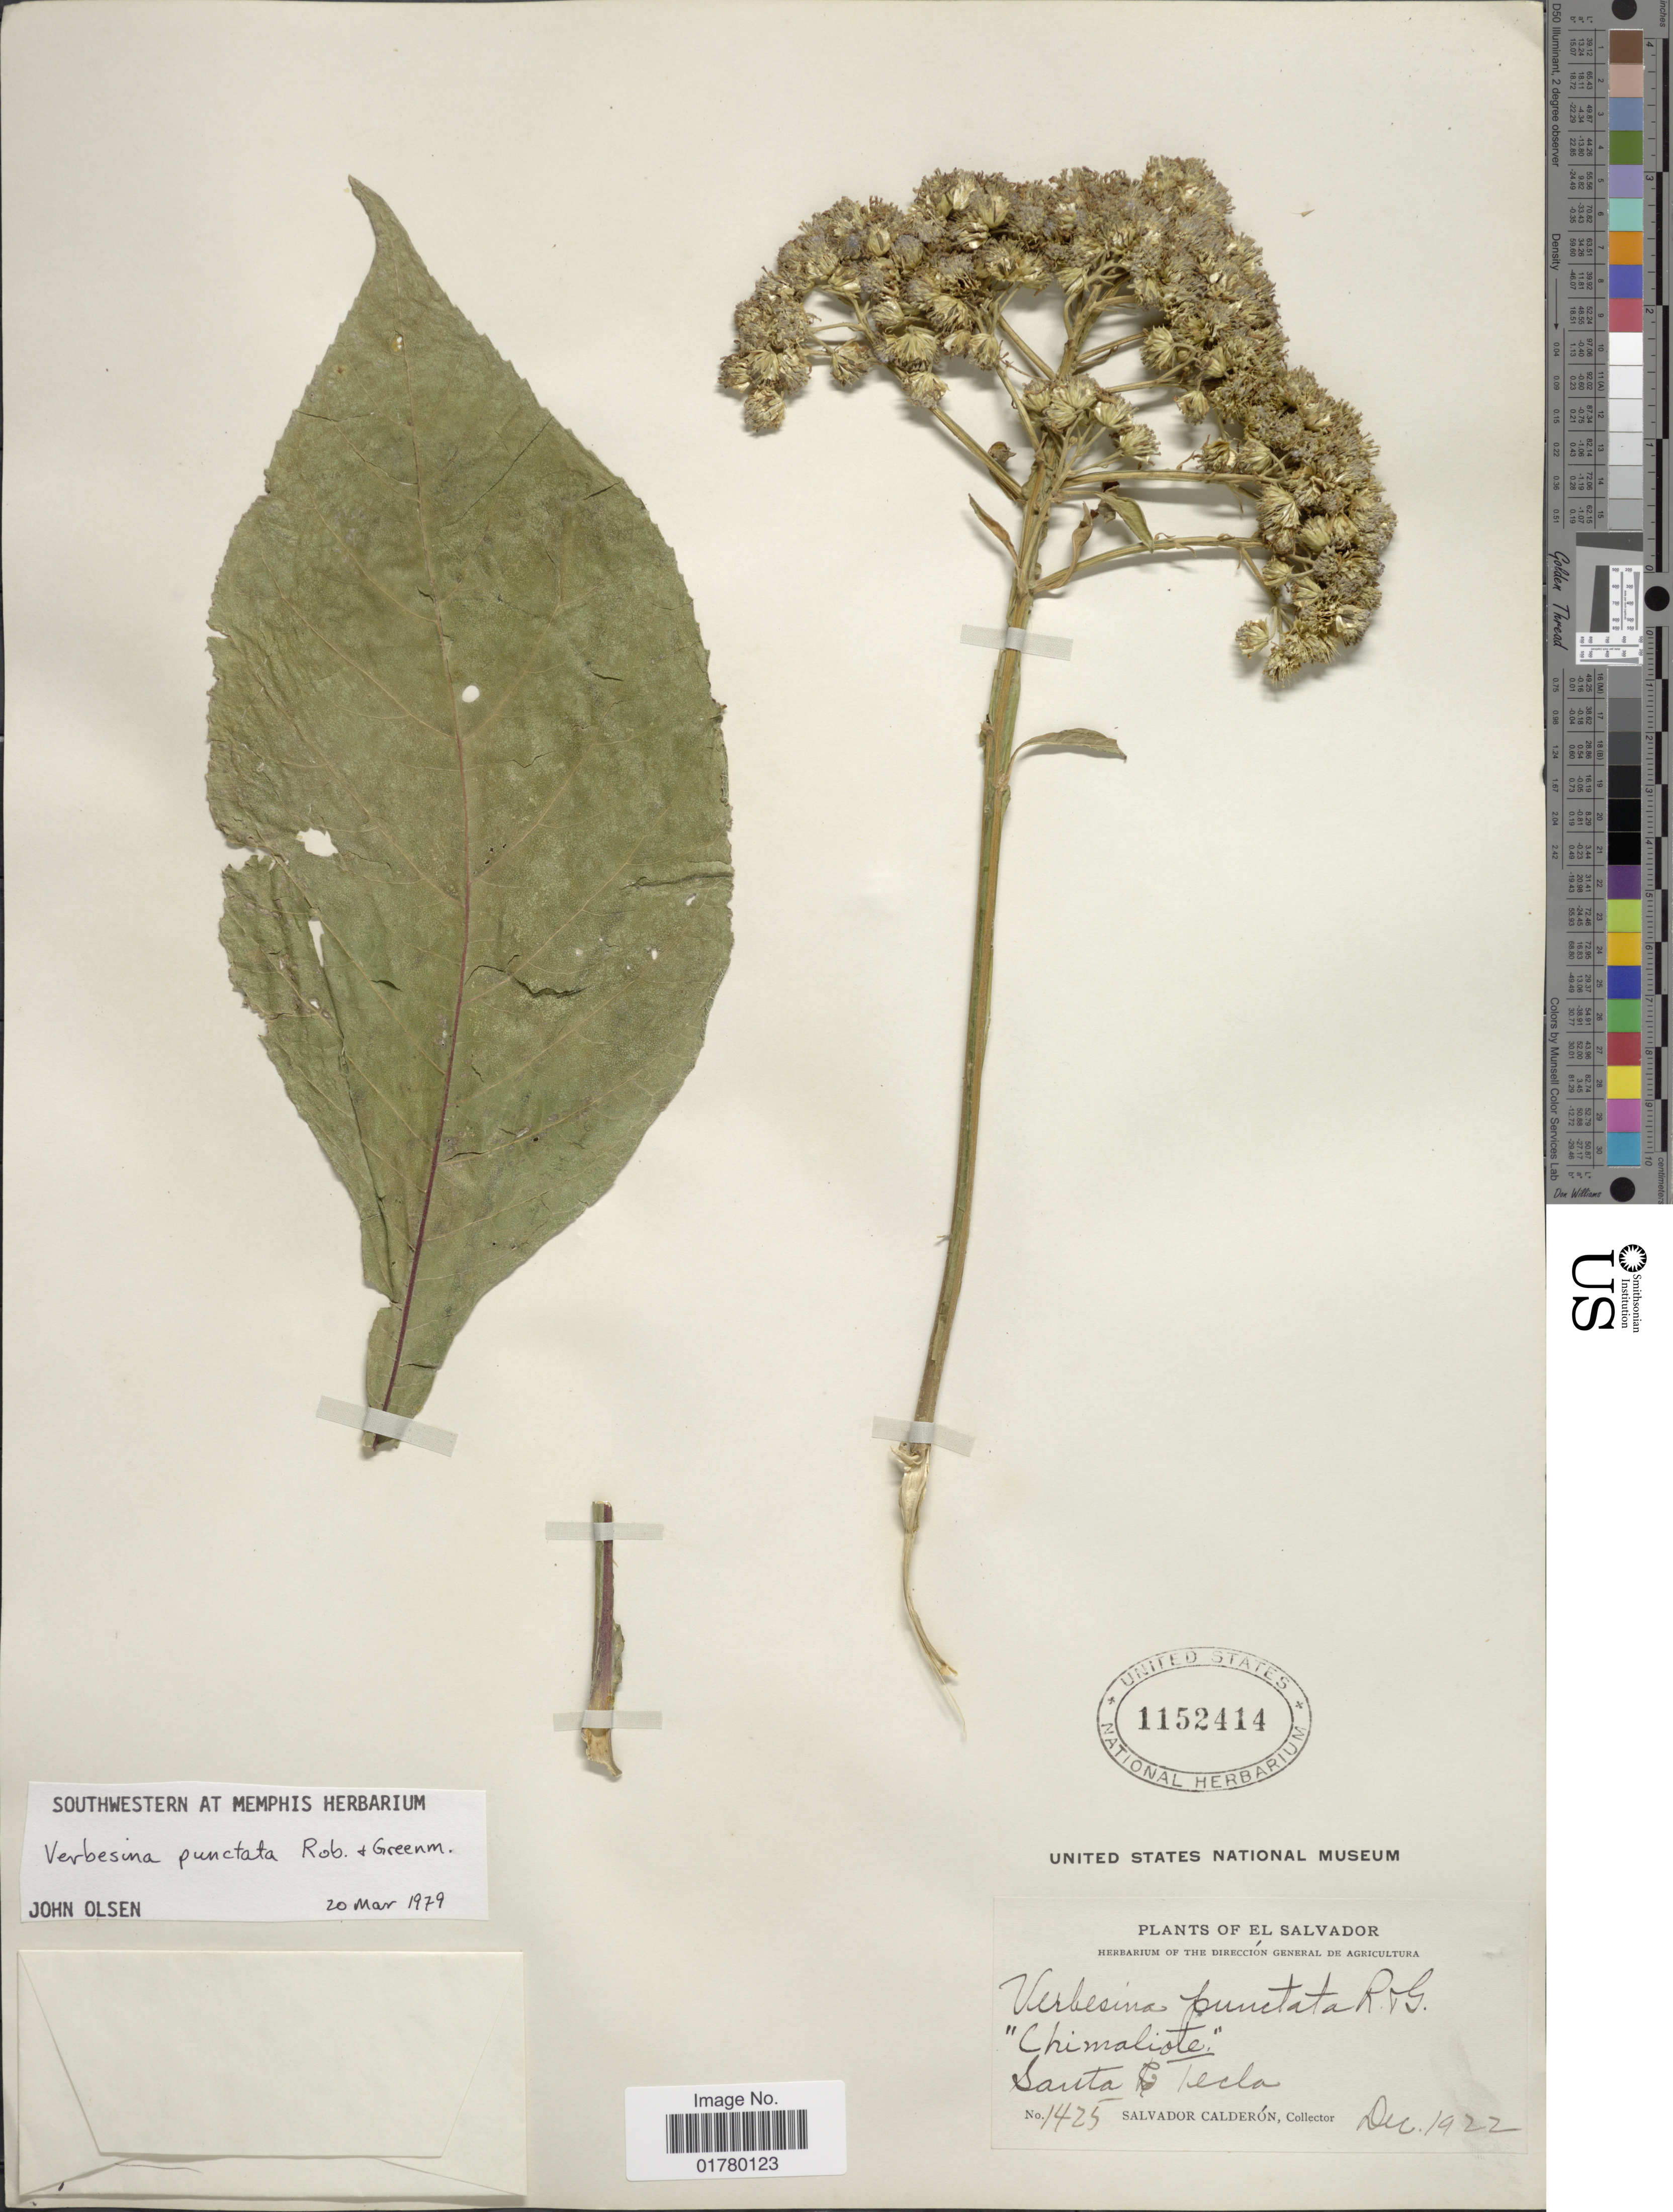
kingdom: Plantae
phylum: Tracheophyta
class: Magnoliopsida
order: Asterales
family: Asteraceae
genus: Verbesina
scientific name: Verbesina punctata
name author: B.L. Rob. & Greenm.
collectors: S. Calderón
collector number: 1425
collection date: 1922-12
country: El Salvador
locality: Chimaliote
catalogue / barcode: US 1152414